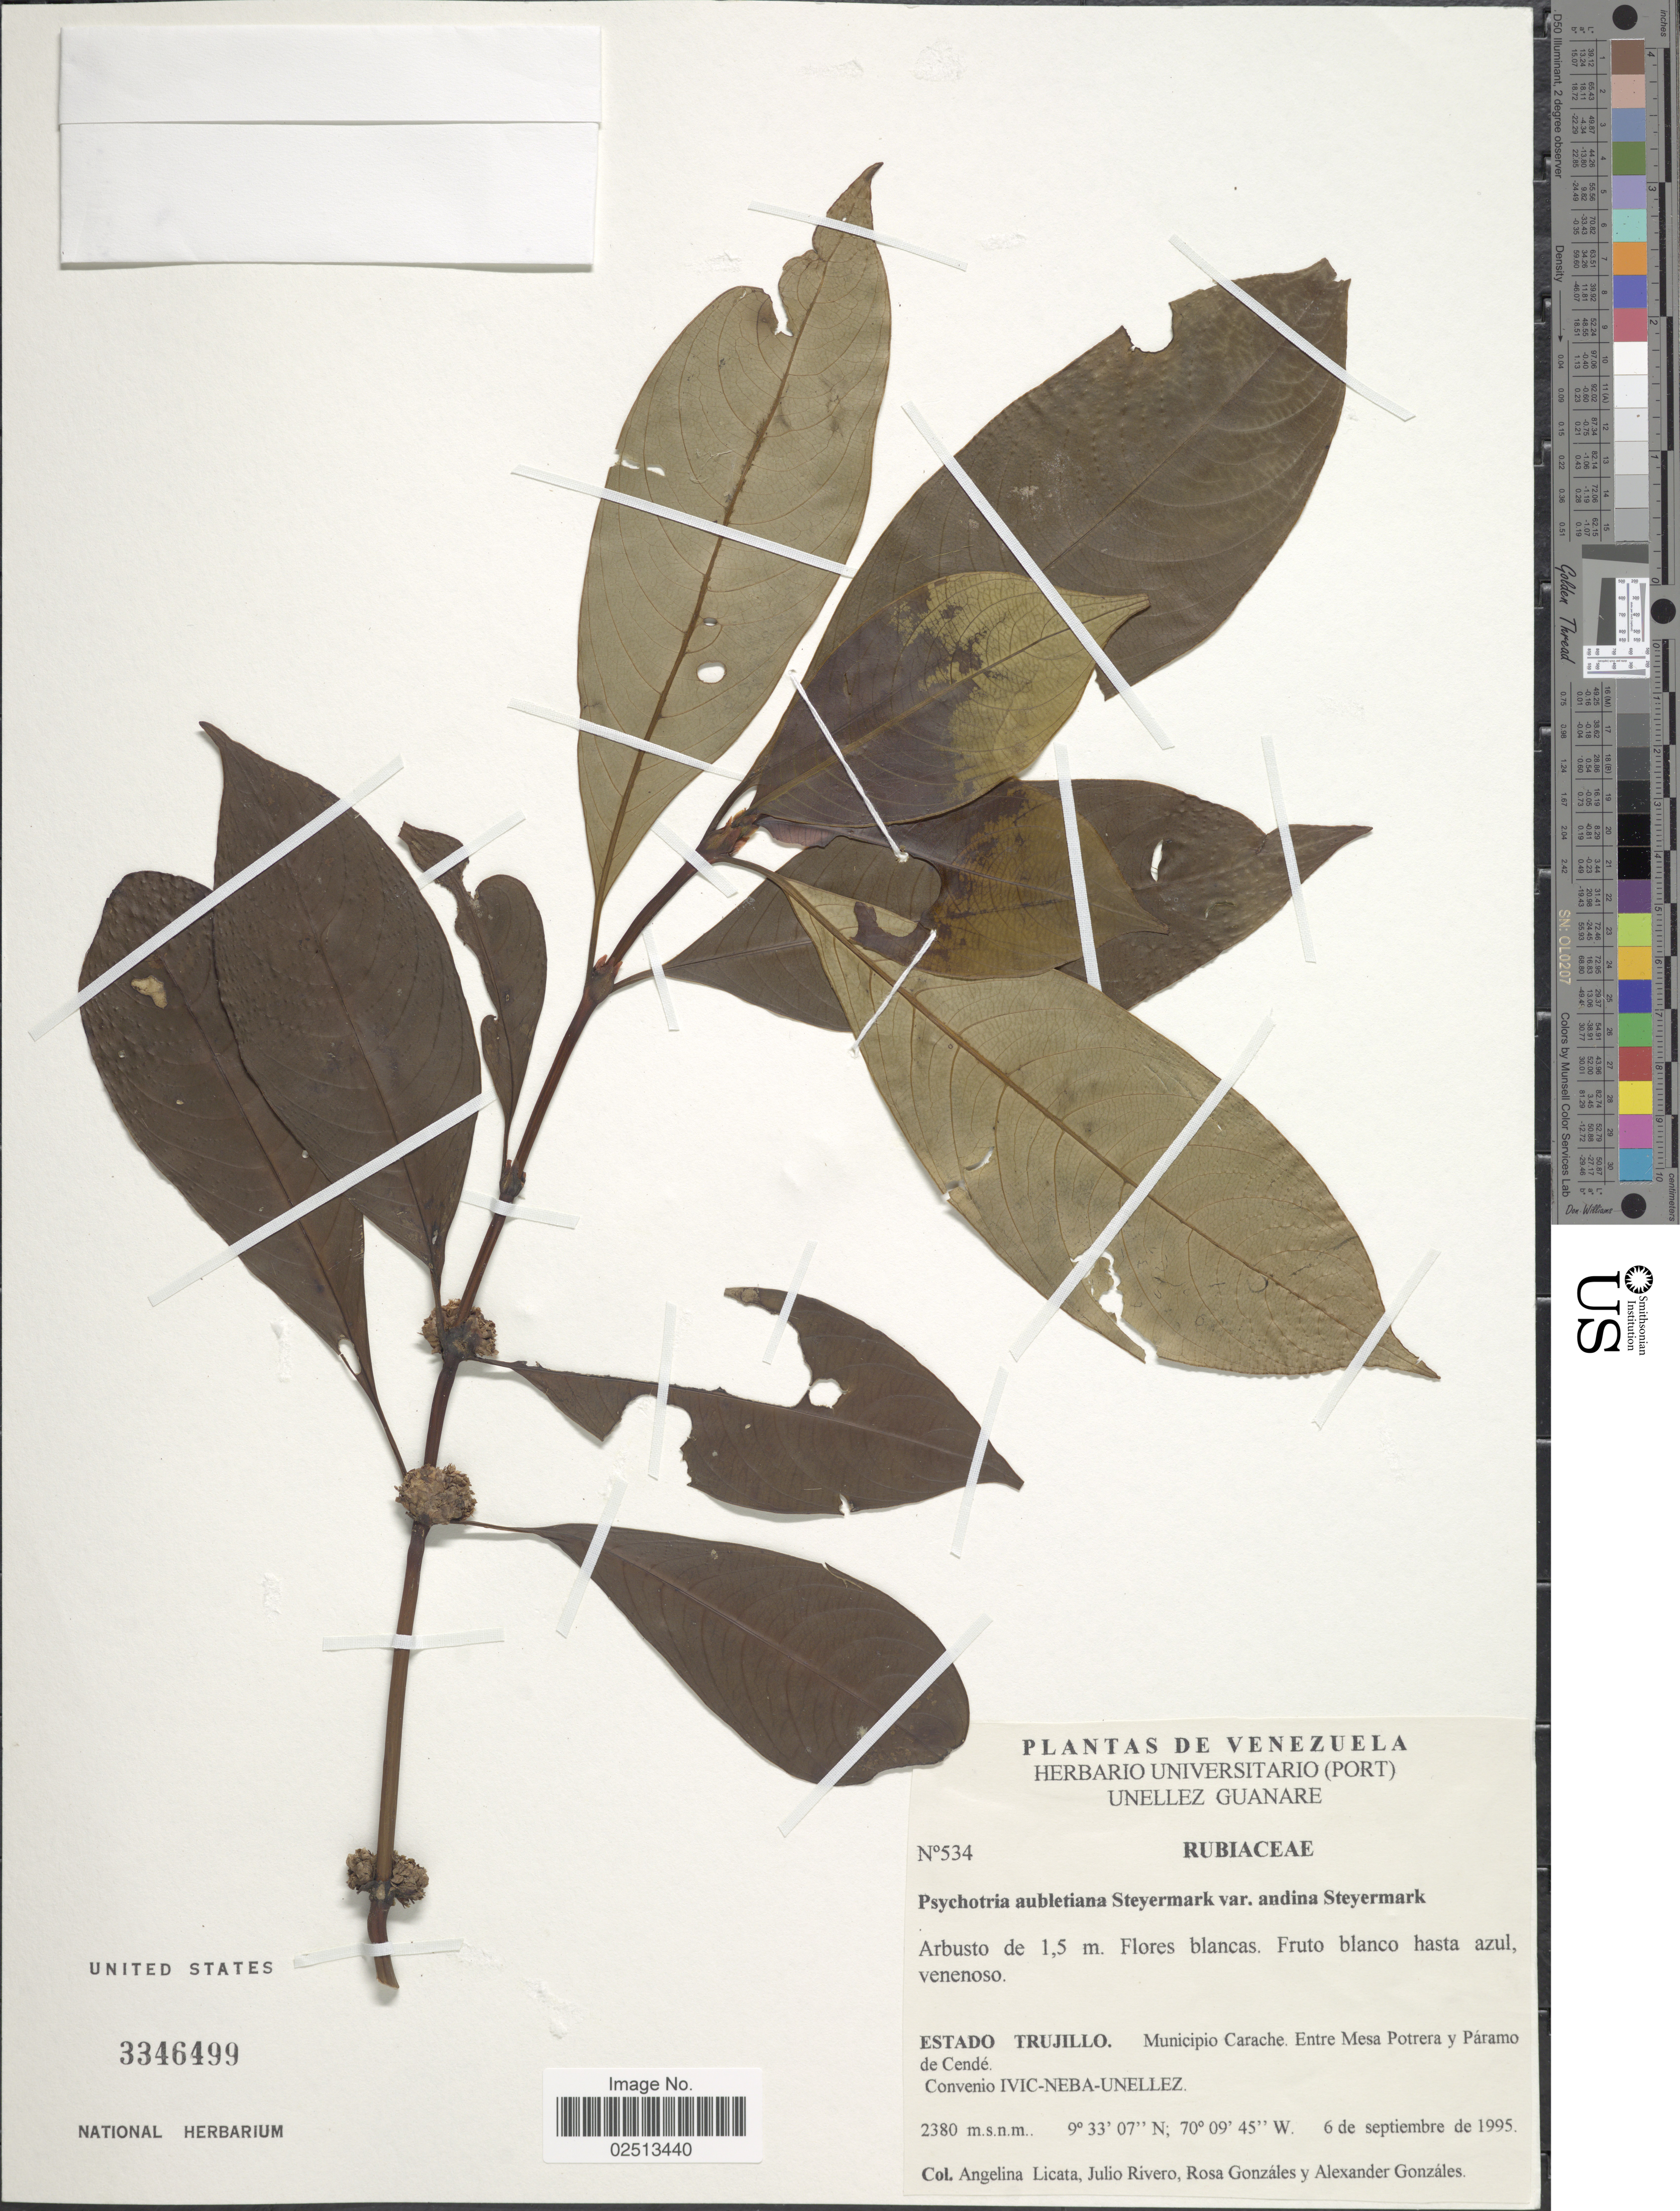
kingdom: Plantae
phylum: Tracheophyta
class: Magnoliopsida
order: Gentianales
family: Rubiaceae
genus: Psychotria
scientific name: Psychotria aubletiana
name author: Steyerm.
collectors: A. Licata, J. Rivero, R. Gonzalez & A. C. González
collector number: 534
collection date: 1995-09-06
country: Venezuela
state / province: Trujillo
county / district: Carache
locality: Entre Mesa Portera y el Páramo de Cendé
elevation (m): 2380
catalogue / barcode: US 3346499